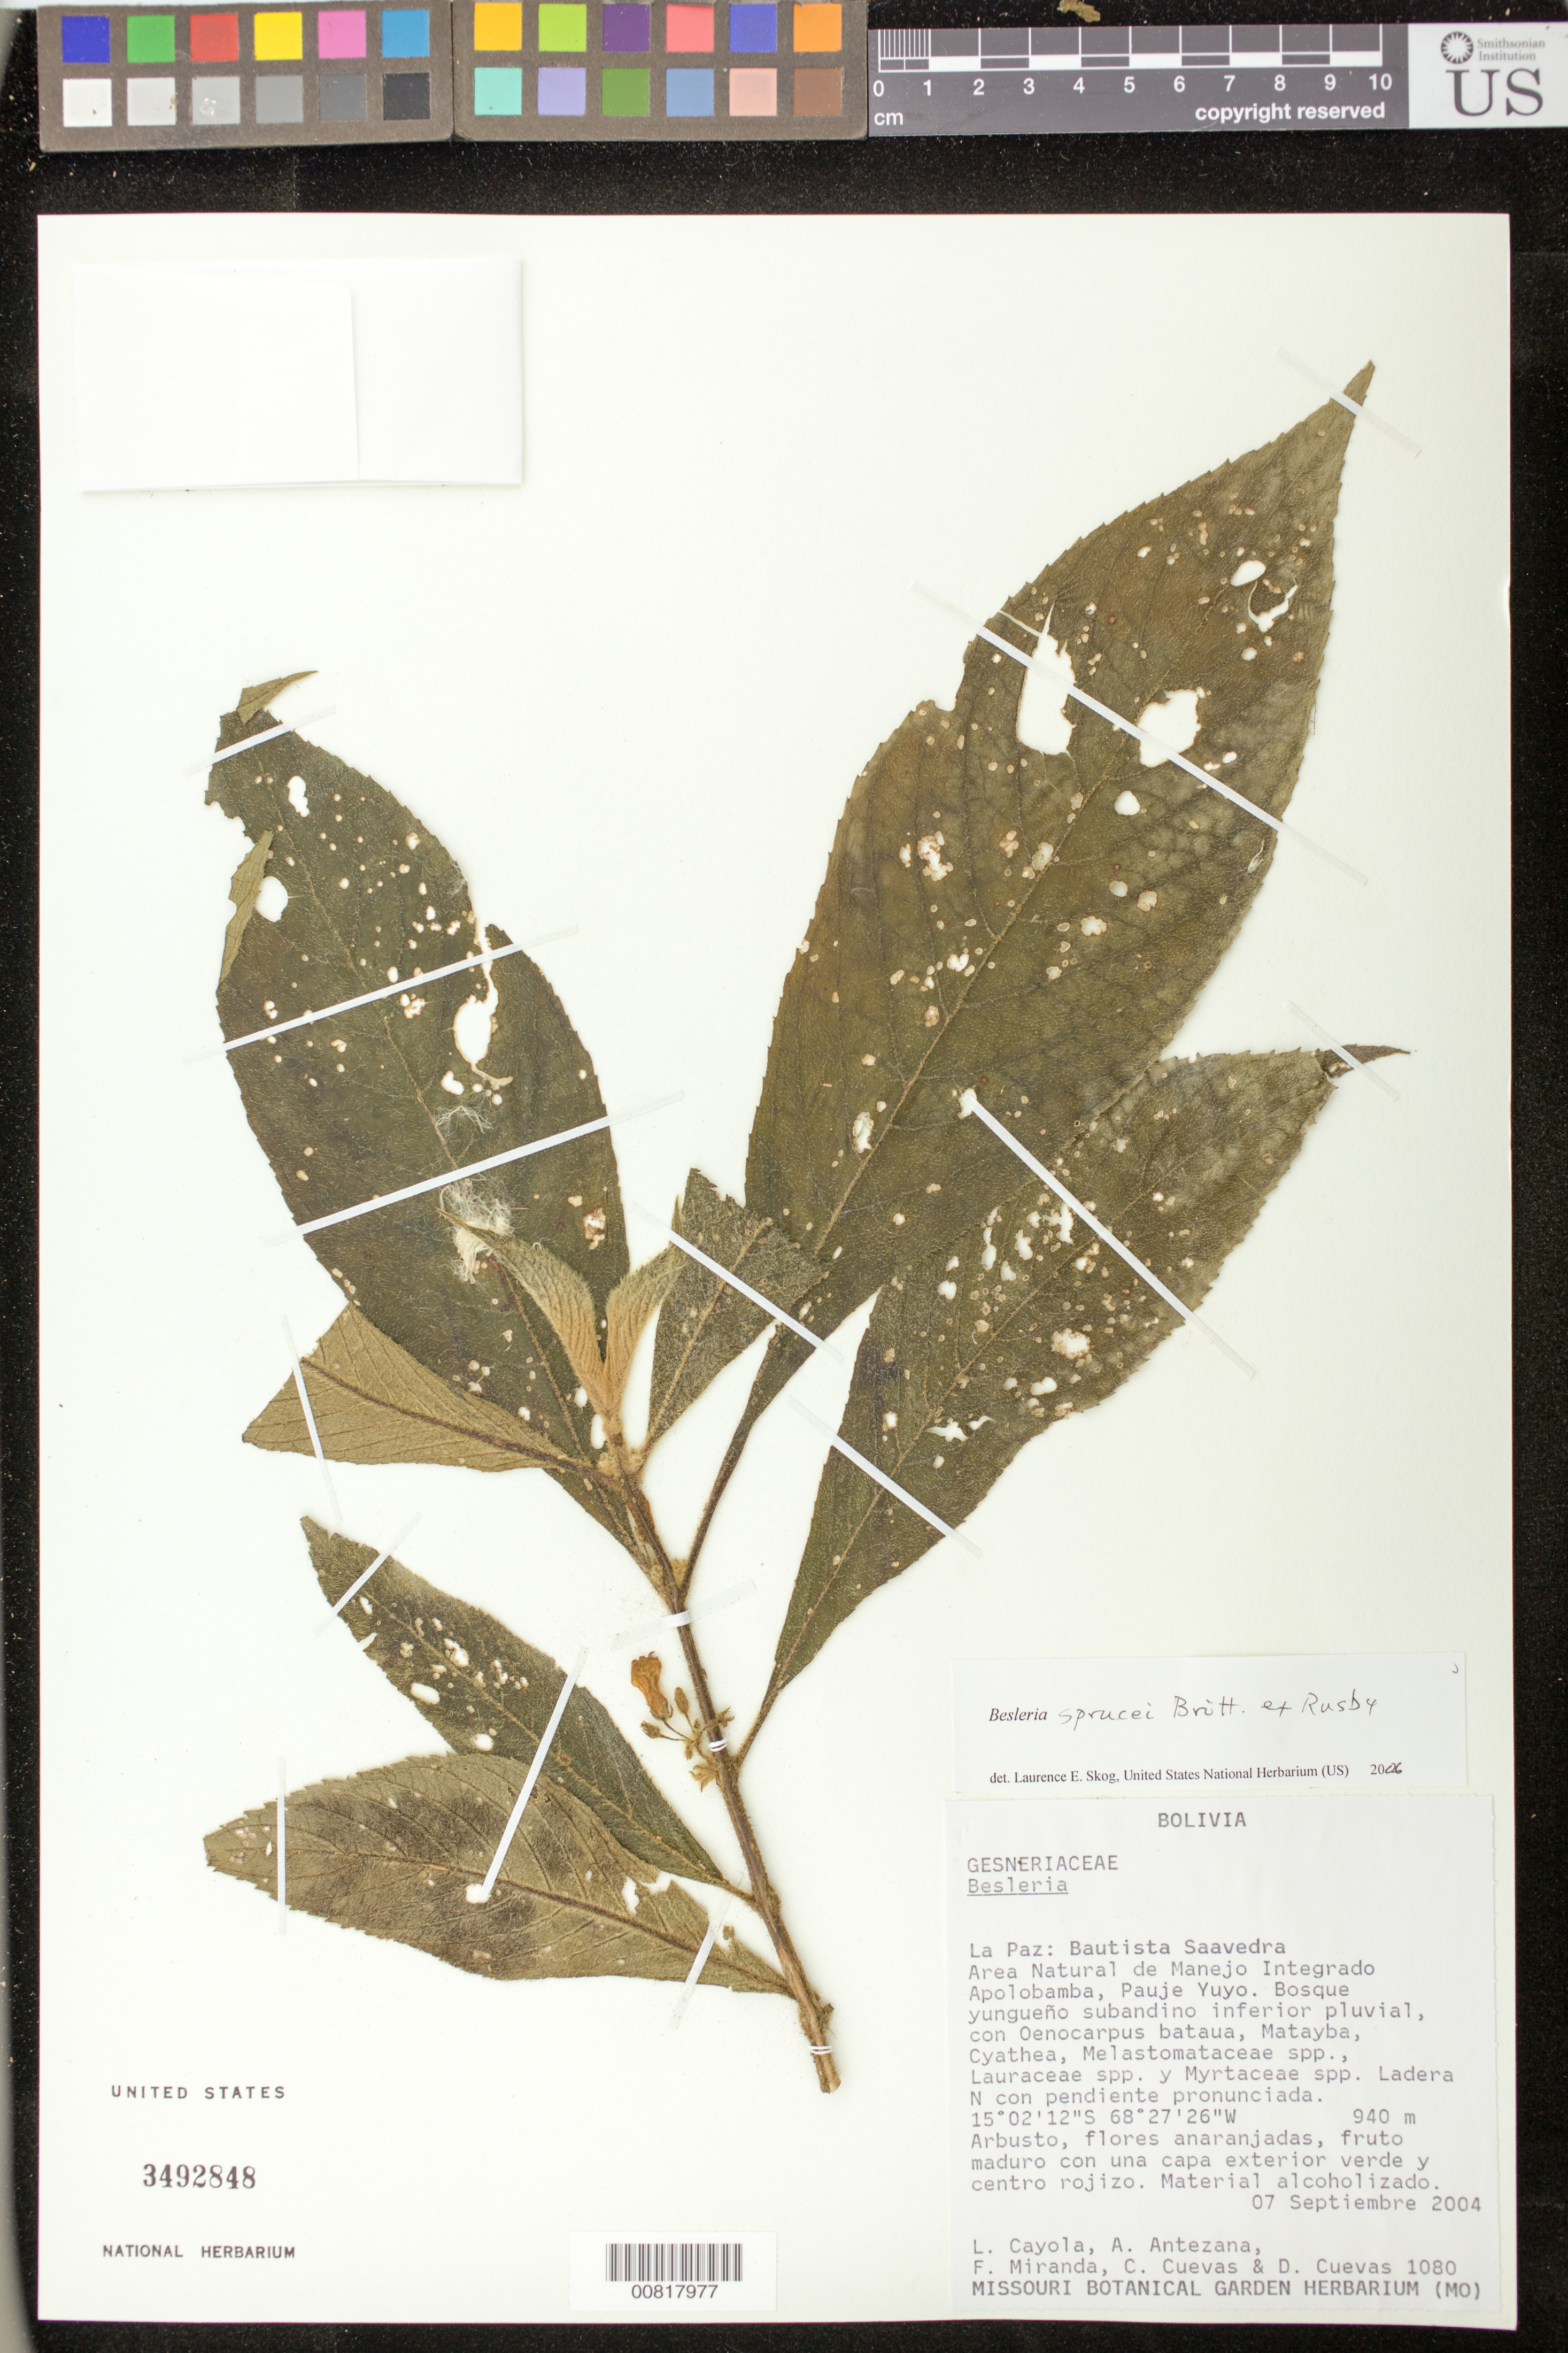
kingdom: Plantae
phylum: Tracheophyta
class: Magnoliopsida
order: Lamiales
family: Gesneriaceae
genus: Besleria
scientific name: Besleria sprucei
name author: Britton ex Rusby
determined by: Skog, Laurence E.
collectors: L. Cayola, A. Antezana, F. Miranda, C. Cuevas & D. Cuevas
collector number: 1080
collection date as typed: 07 Sep 2004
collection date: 2004-09-07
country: Bolivia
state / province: La Paz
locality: La Paz: Bautista Saavedra. Area Natural de Manejo Integrado Apolobamba, Pauje Yuyo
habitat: Bosque yungueño subandino inferior pluvial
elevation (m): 940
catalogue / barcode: US 3492848